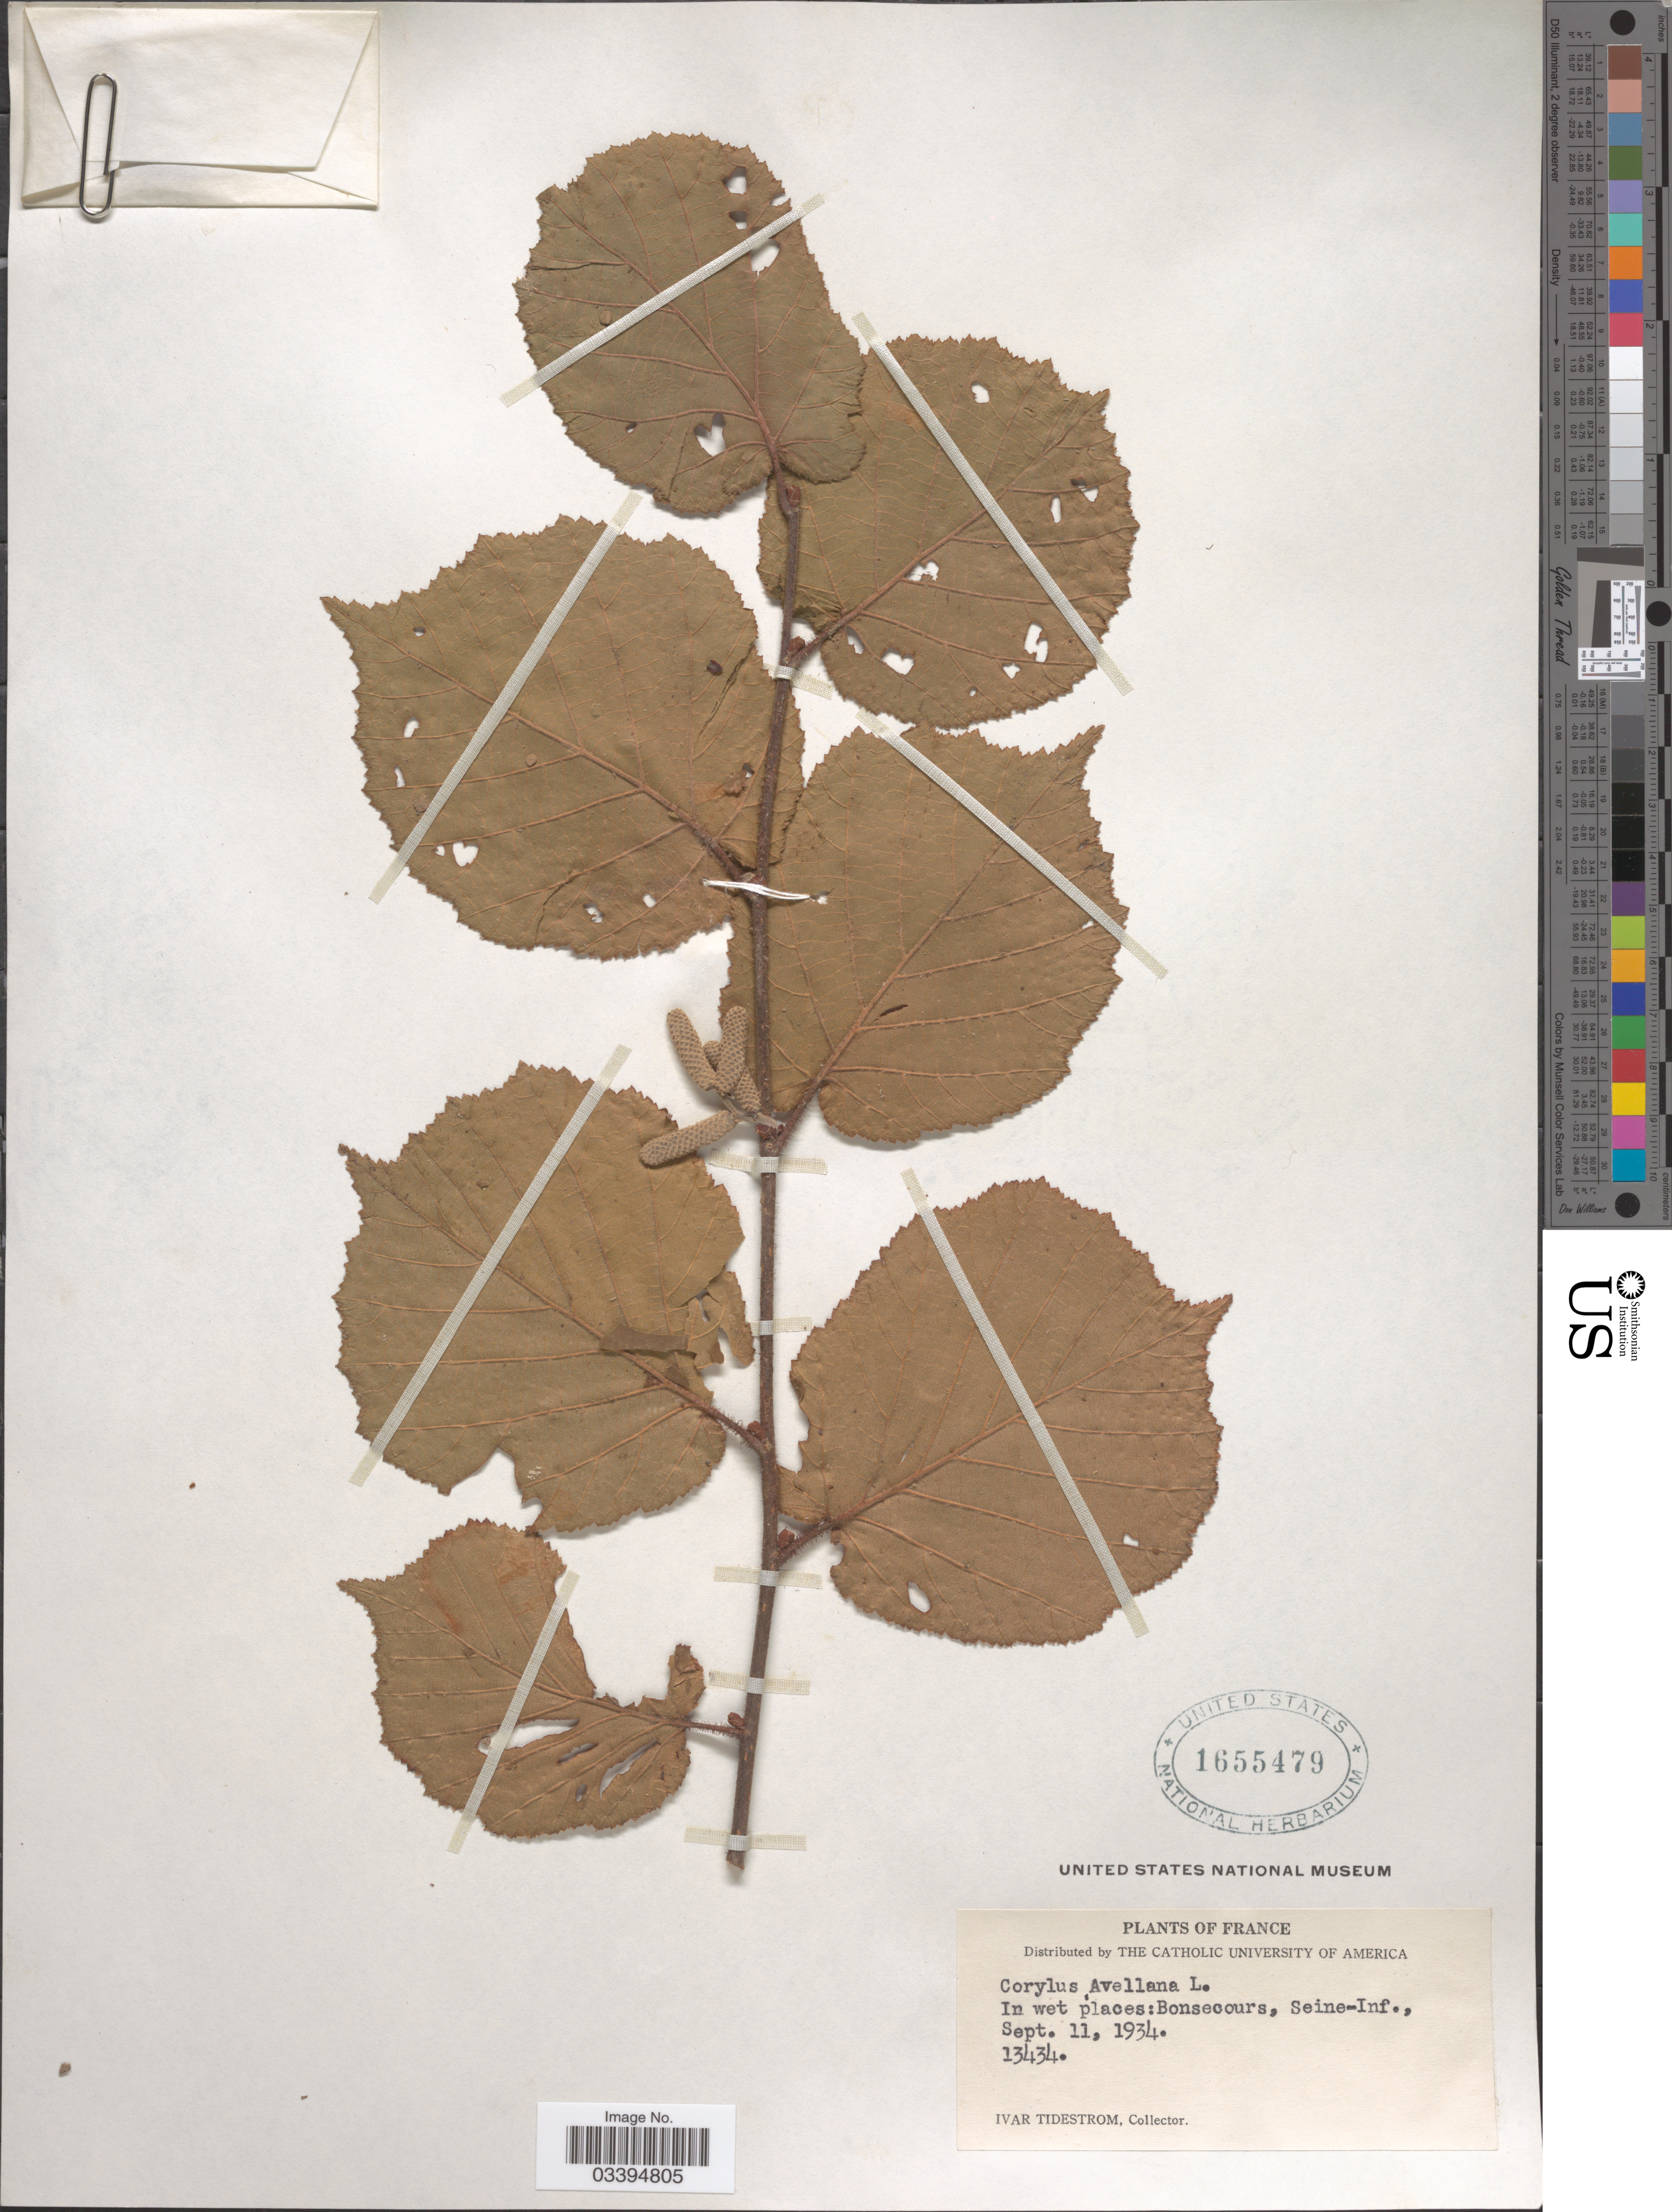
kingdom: Plantae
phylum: Tracheophyta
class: Magnoliopsida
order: Fagales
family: Betulaceae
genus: Corylus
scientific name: Corylus avellana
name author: L.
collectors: I. F. Tidestrom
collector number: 13434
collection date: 1934-09-11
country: France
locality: In wet places: Bonsecours, Seine-Inf.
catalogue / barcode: US 1655479